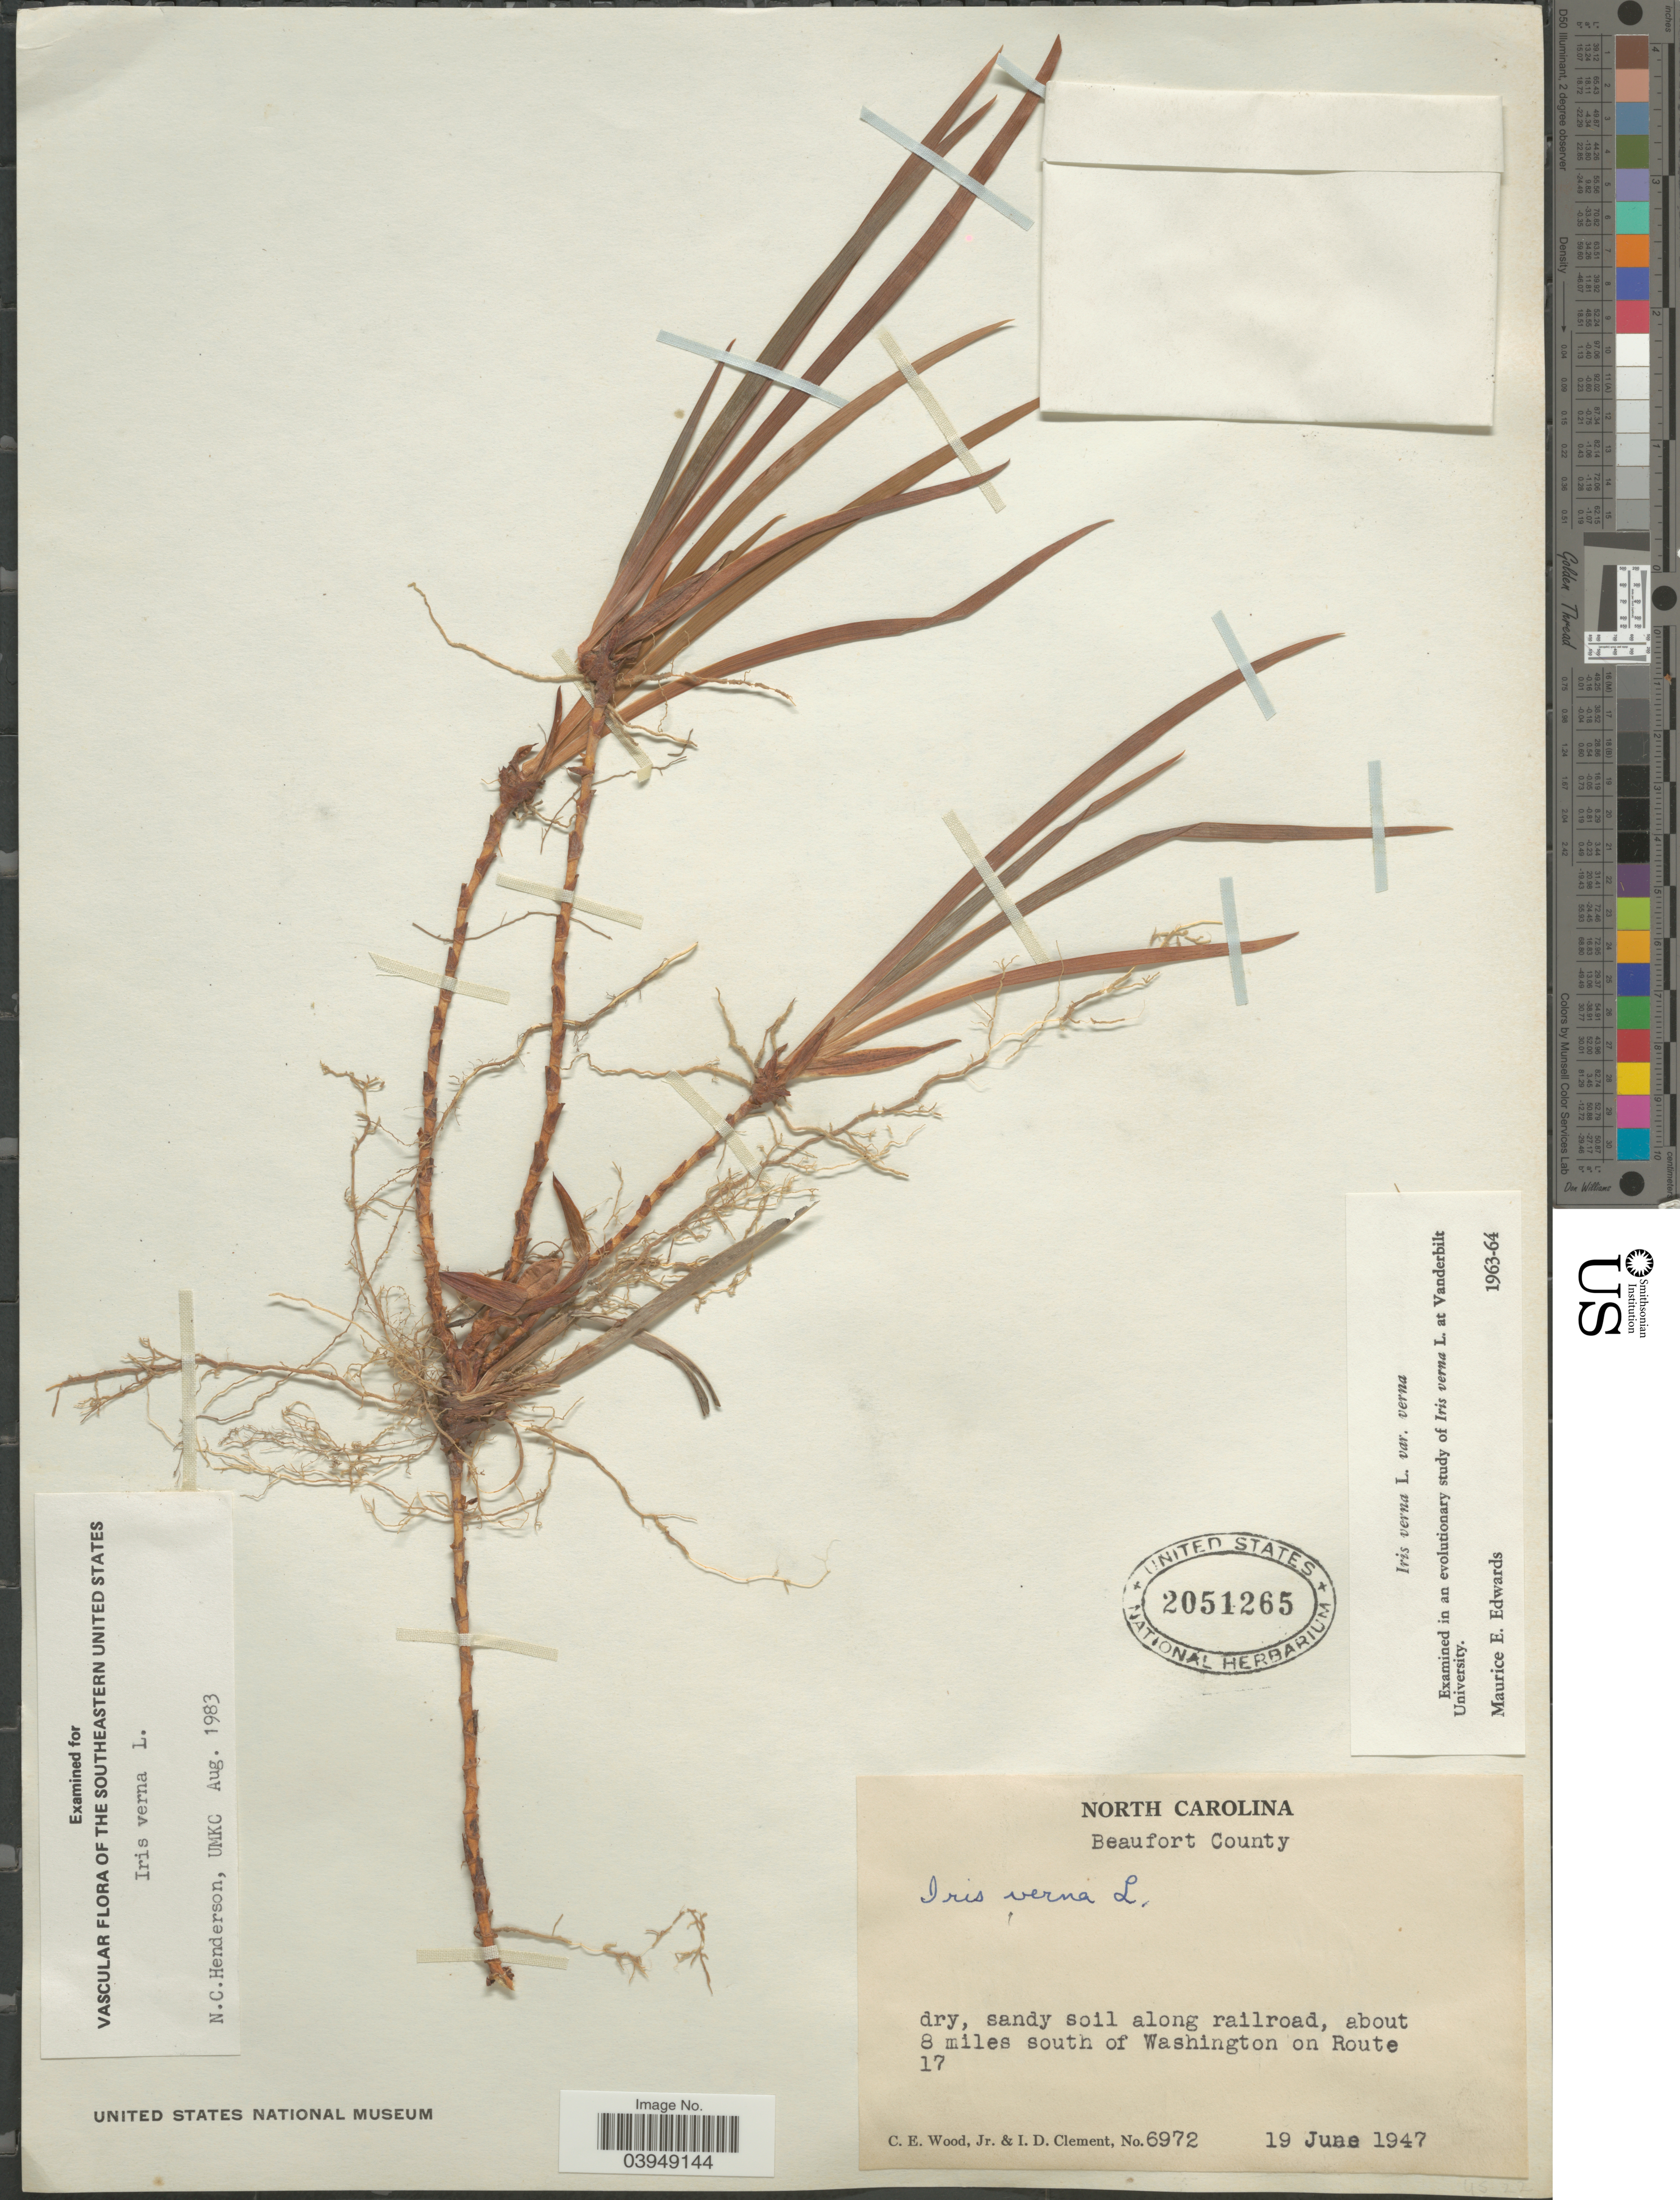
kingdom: Plantae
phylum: Tracheophyta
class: Liliopsida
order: Asparagales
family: Iridaceae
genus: Iris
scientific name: Iris verna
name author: L.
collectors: C. Wood & I. Clement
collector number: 6972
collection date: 1947-06-19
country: United States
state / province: North Carolina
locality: Beaufort County. Dry, sandy soil along railroad, about 8 miles south of Washington on Route 17.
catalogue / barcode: US 2051265